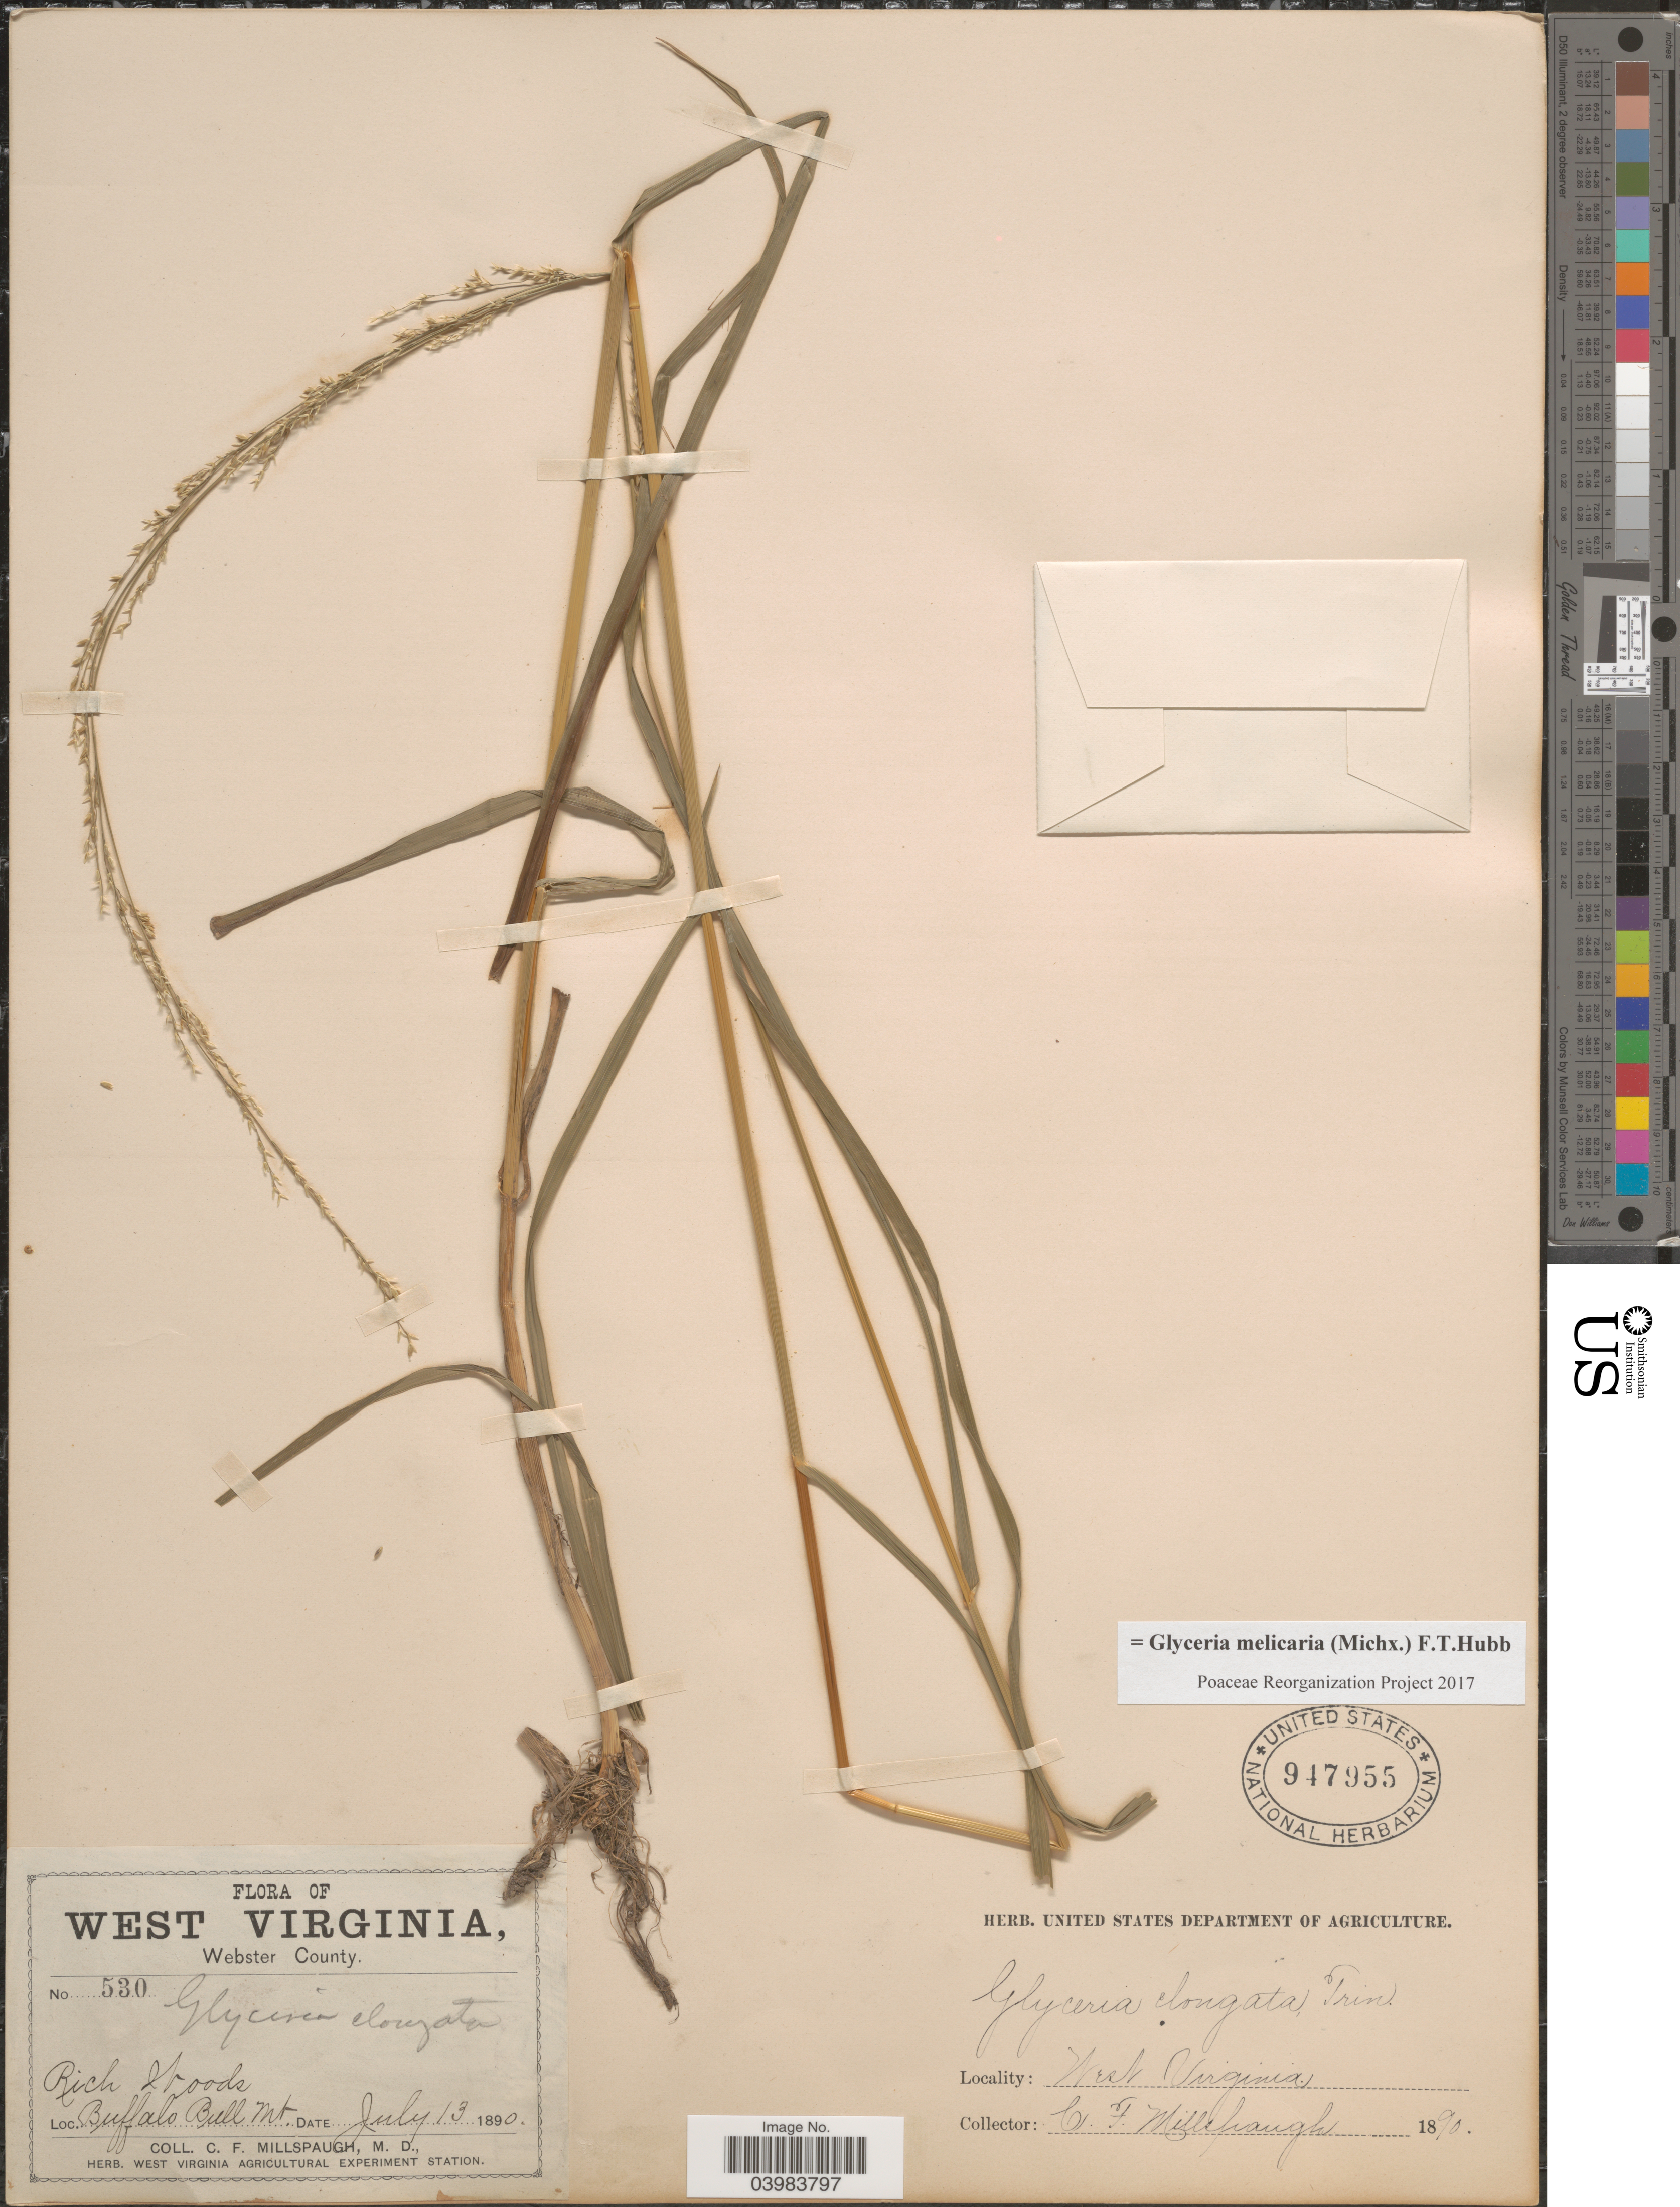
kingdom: Plantae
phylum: Tracheophyta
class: Liliopsida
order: Poales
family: Poaceae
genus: Glyceria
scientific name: Glyceria melicaria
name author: (Michx.) F.T. Hubb.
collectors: C. F. Millspaugh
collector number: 530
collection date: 1890-07-13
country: United States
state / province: West Virginia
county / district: Webster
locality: Webster County. Rich Woods. Buffalo Bull Mt.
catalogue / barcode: US 947955